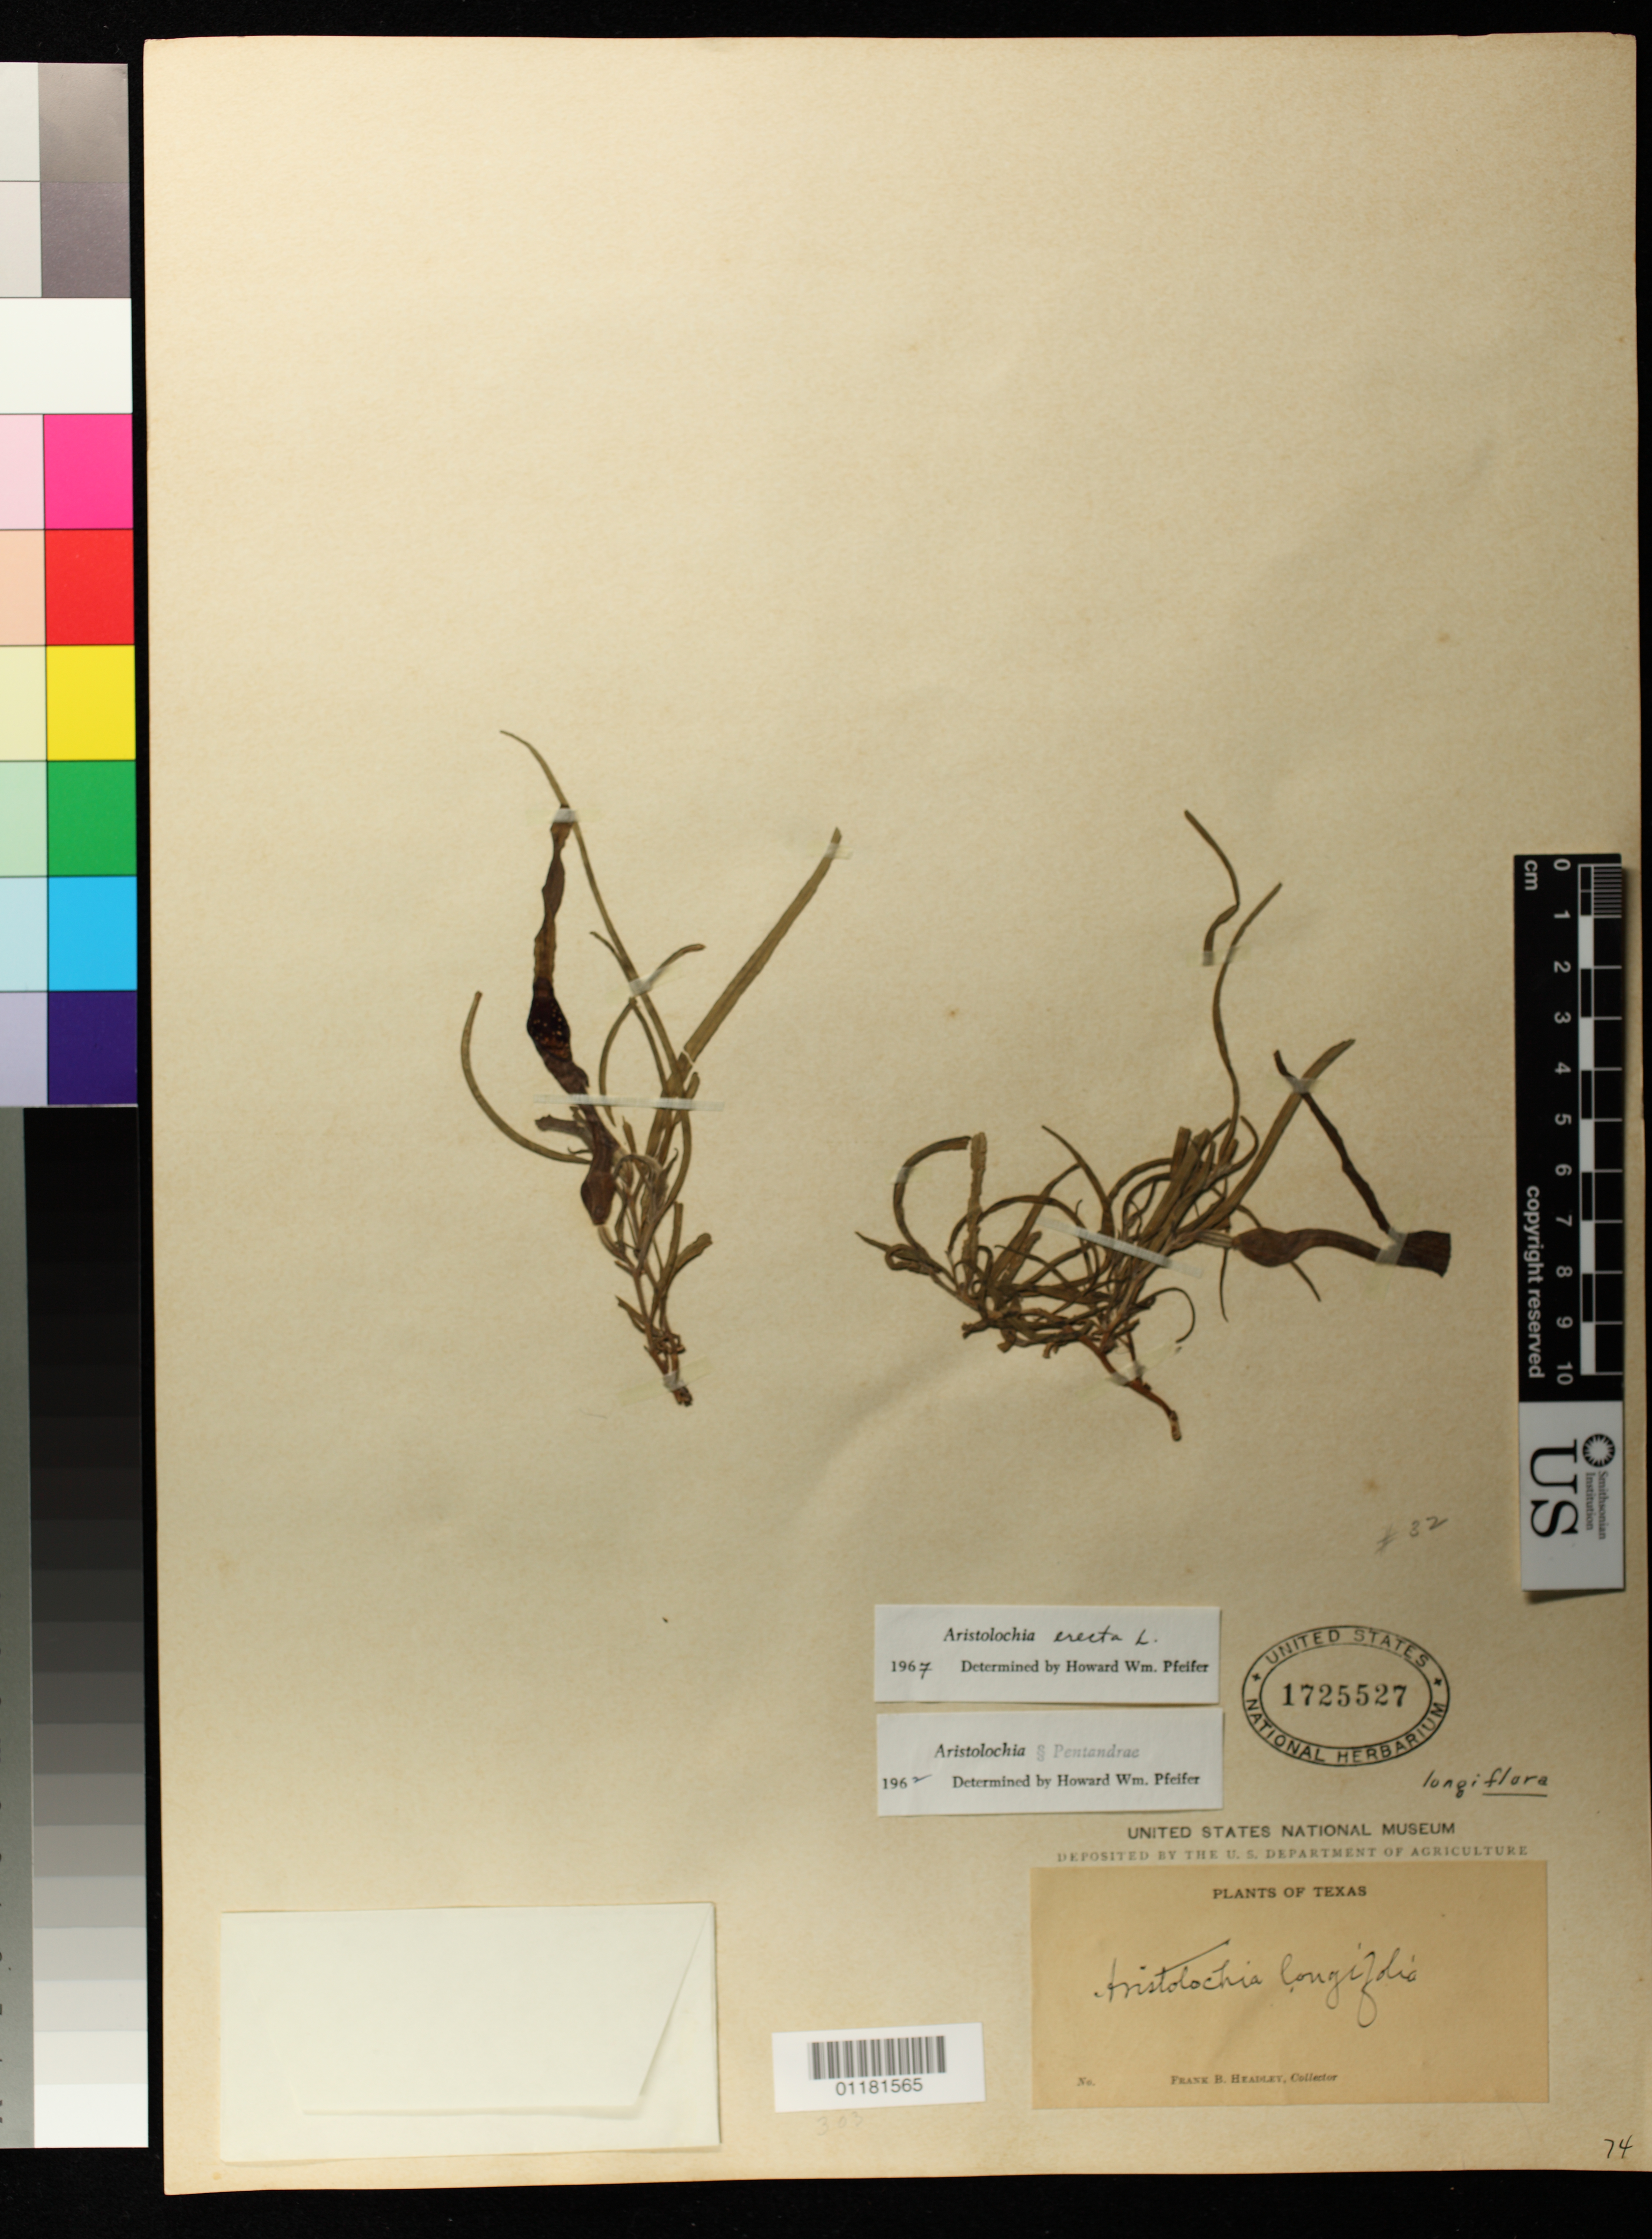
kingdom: Plantae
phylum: Tracheophyta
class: Magnoliopsida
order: Piperales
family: Aristolochiaceae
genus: Aristolochia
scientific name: Aristolochia erecta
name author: L.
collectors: F. B. Headley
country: United States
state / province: Texas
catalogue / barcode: US 1725527